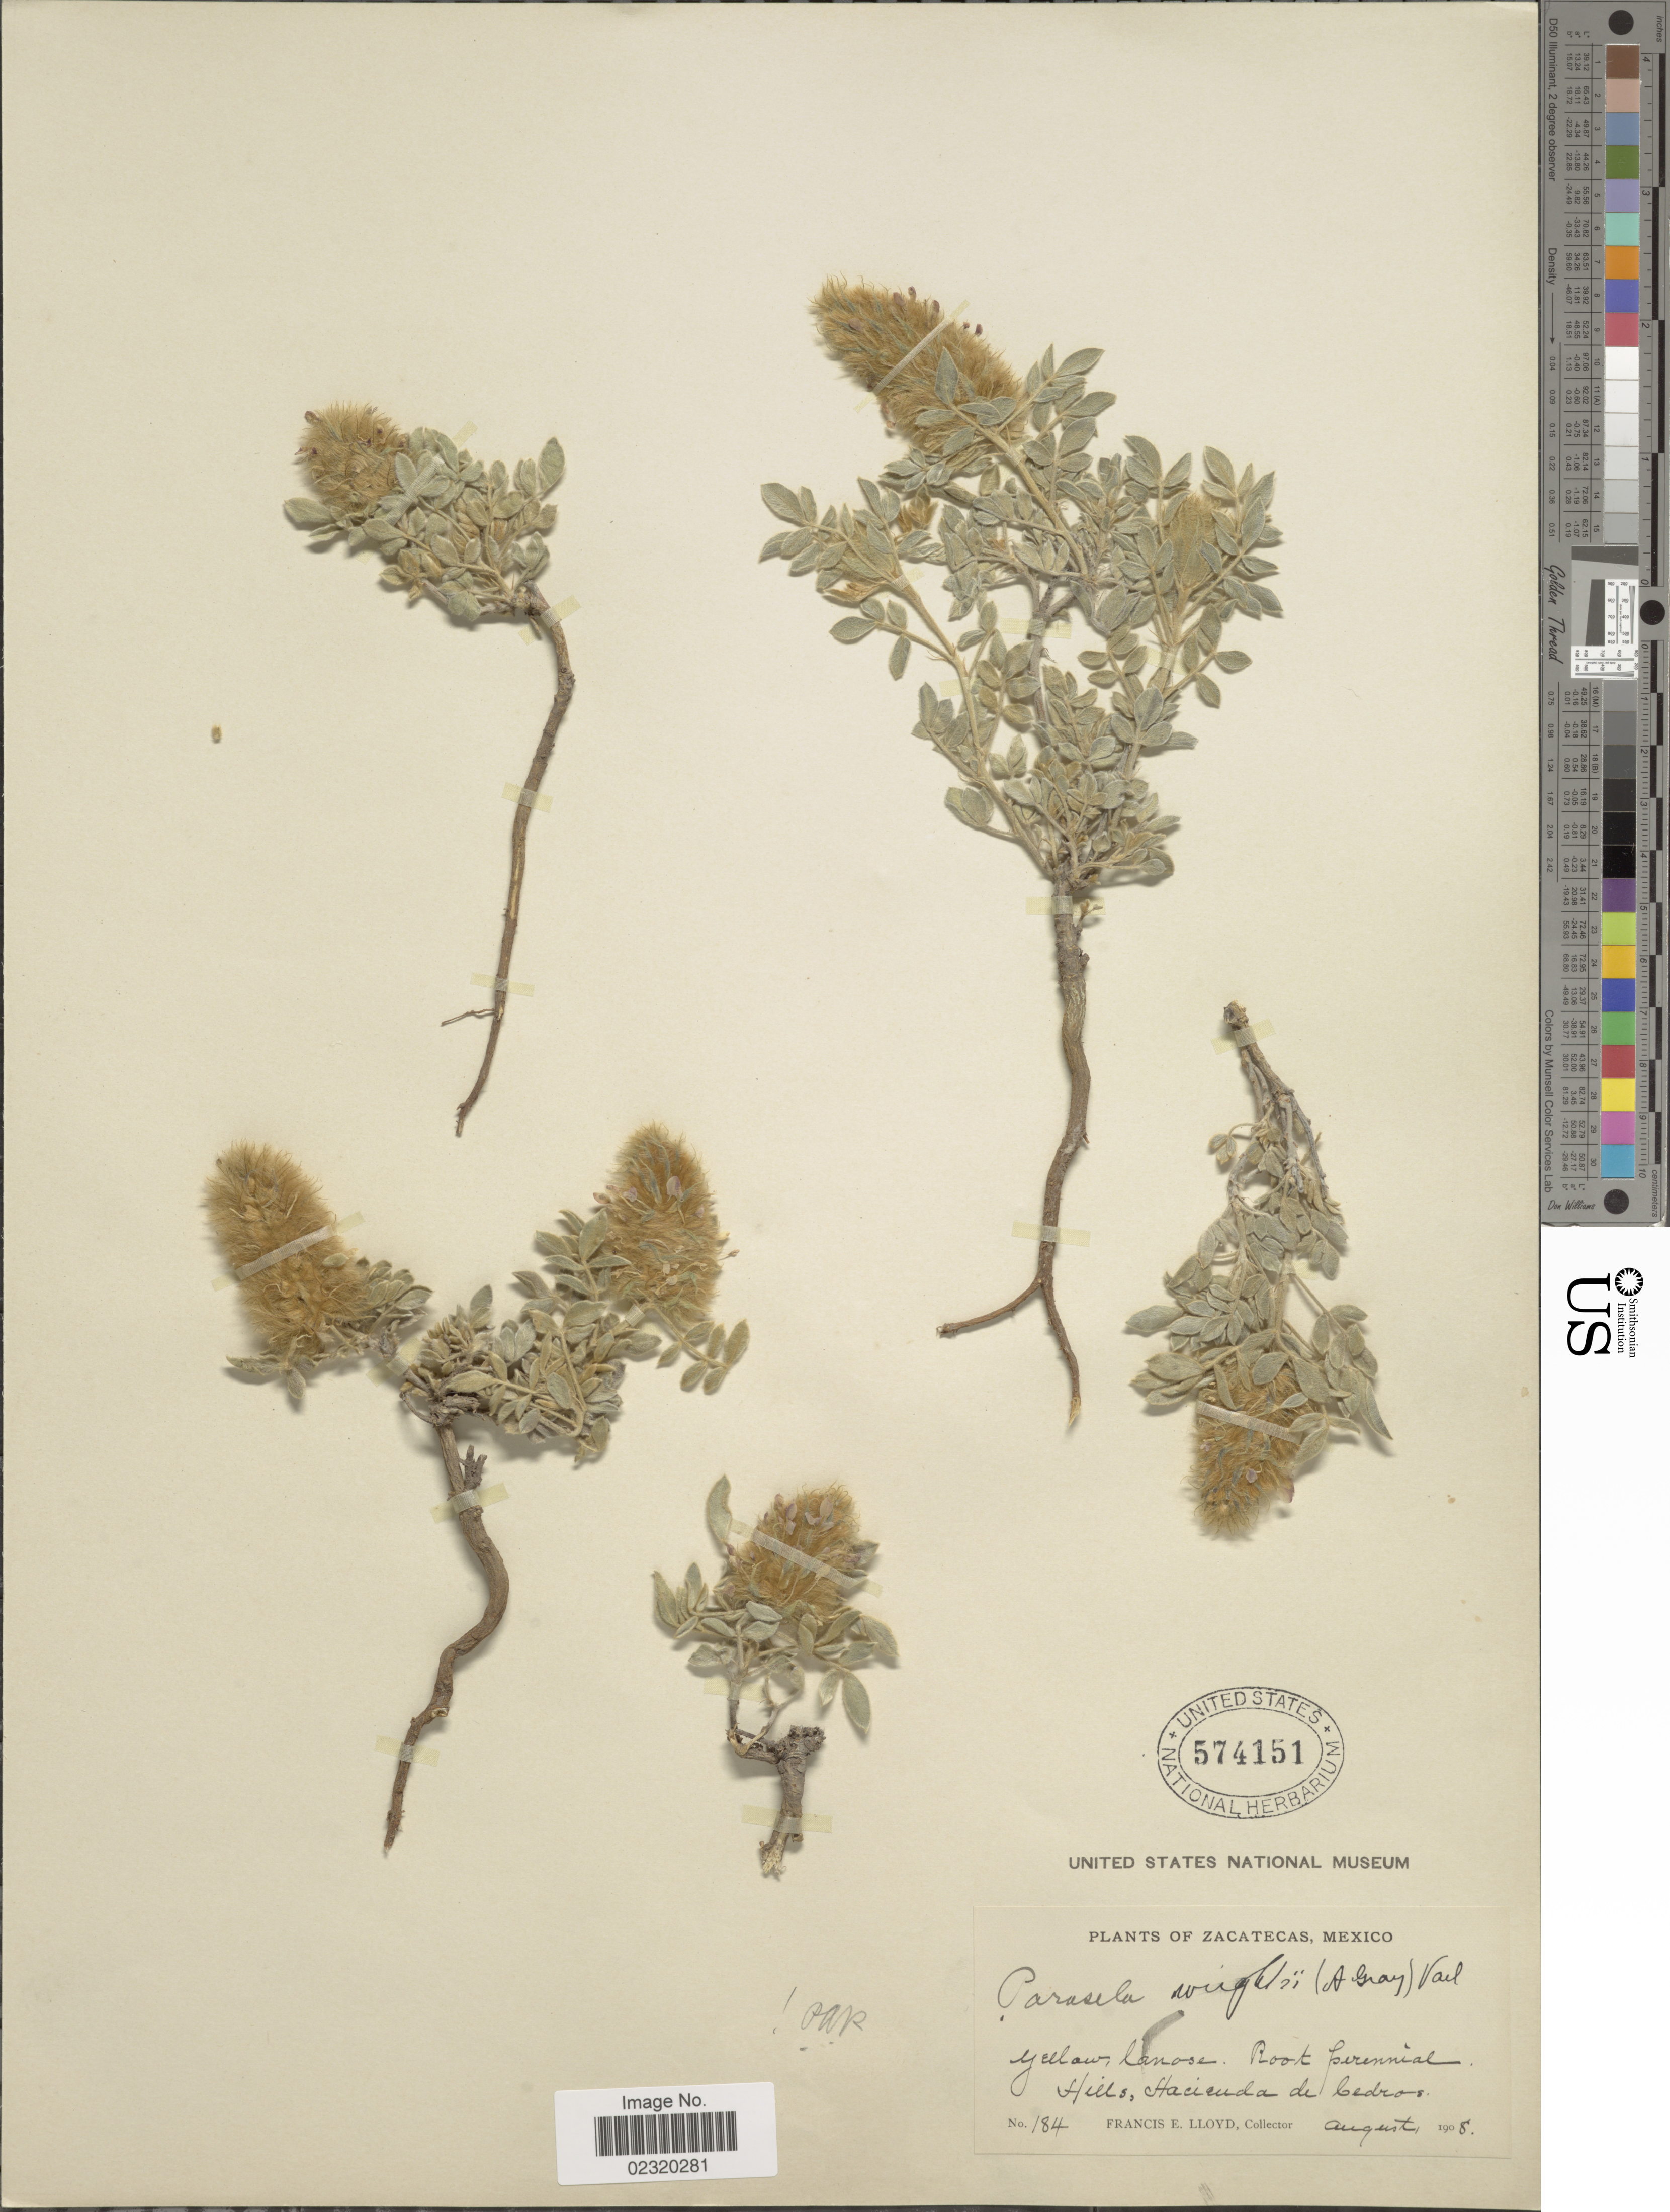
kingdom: Plantae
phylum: Tracheophyta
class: Magnoliopsida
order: Fabales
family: Fabaceae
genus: Dalea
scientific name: Dalea wrightii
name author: A. Gray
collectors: Lloyd, C. E.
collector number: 184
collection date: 1908-08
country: Mexico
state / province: Zacatecas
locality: Root perennial Hills, Hacienda de Cedros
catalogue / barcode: US 574151